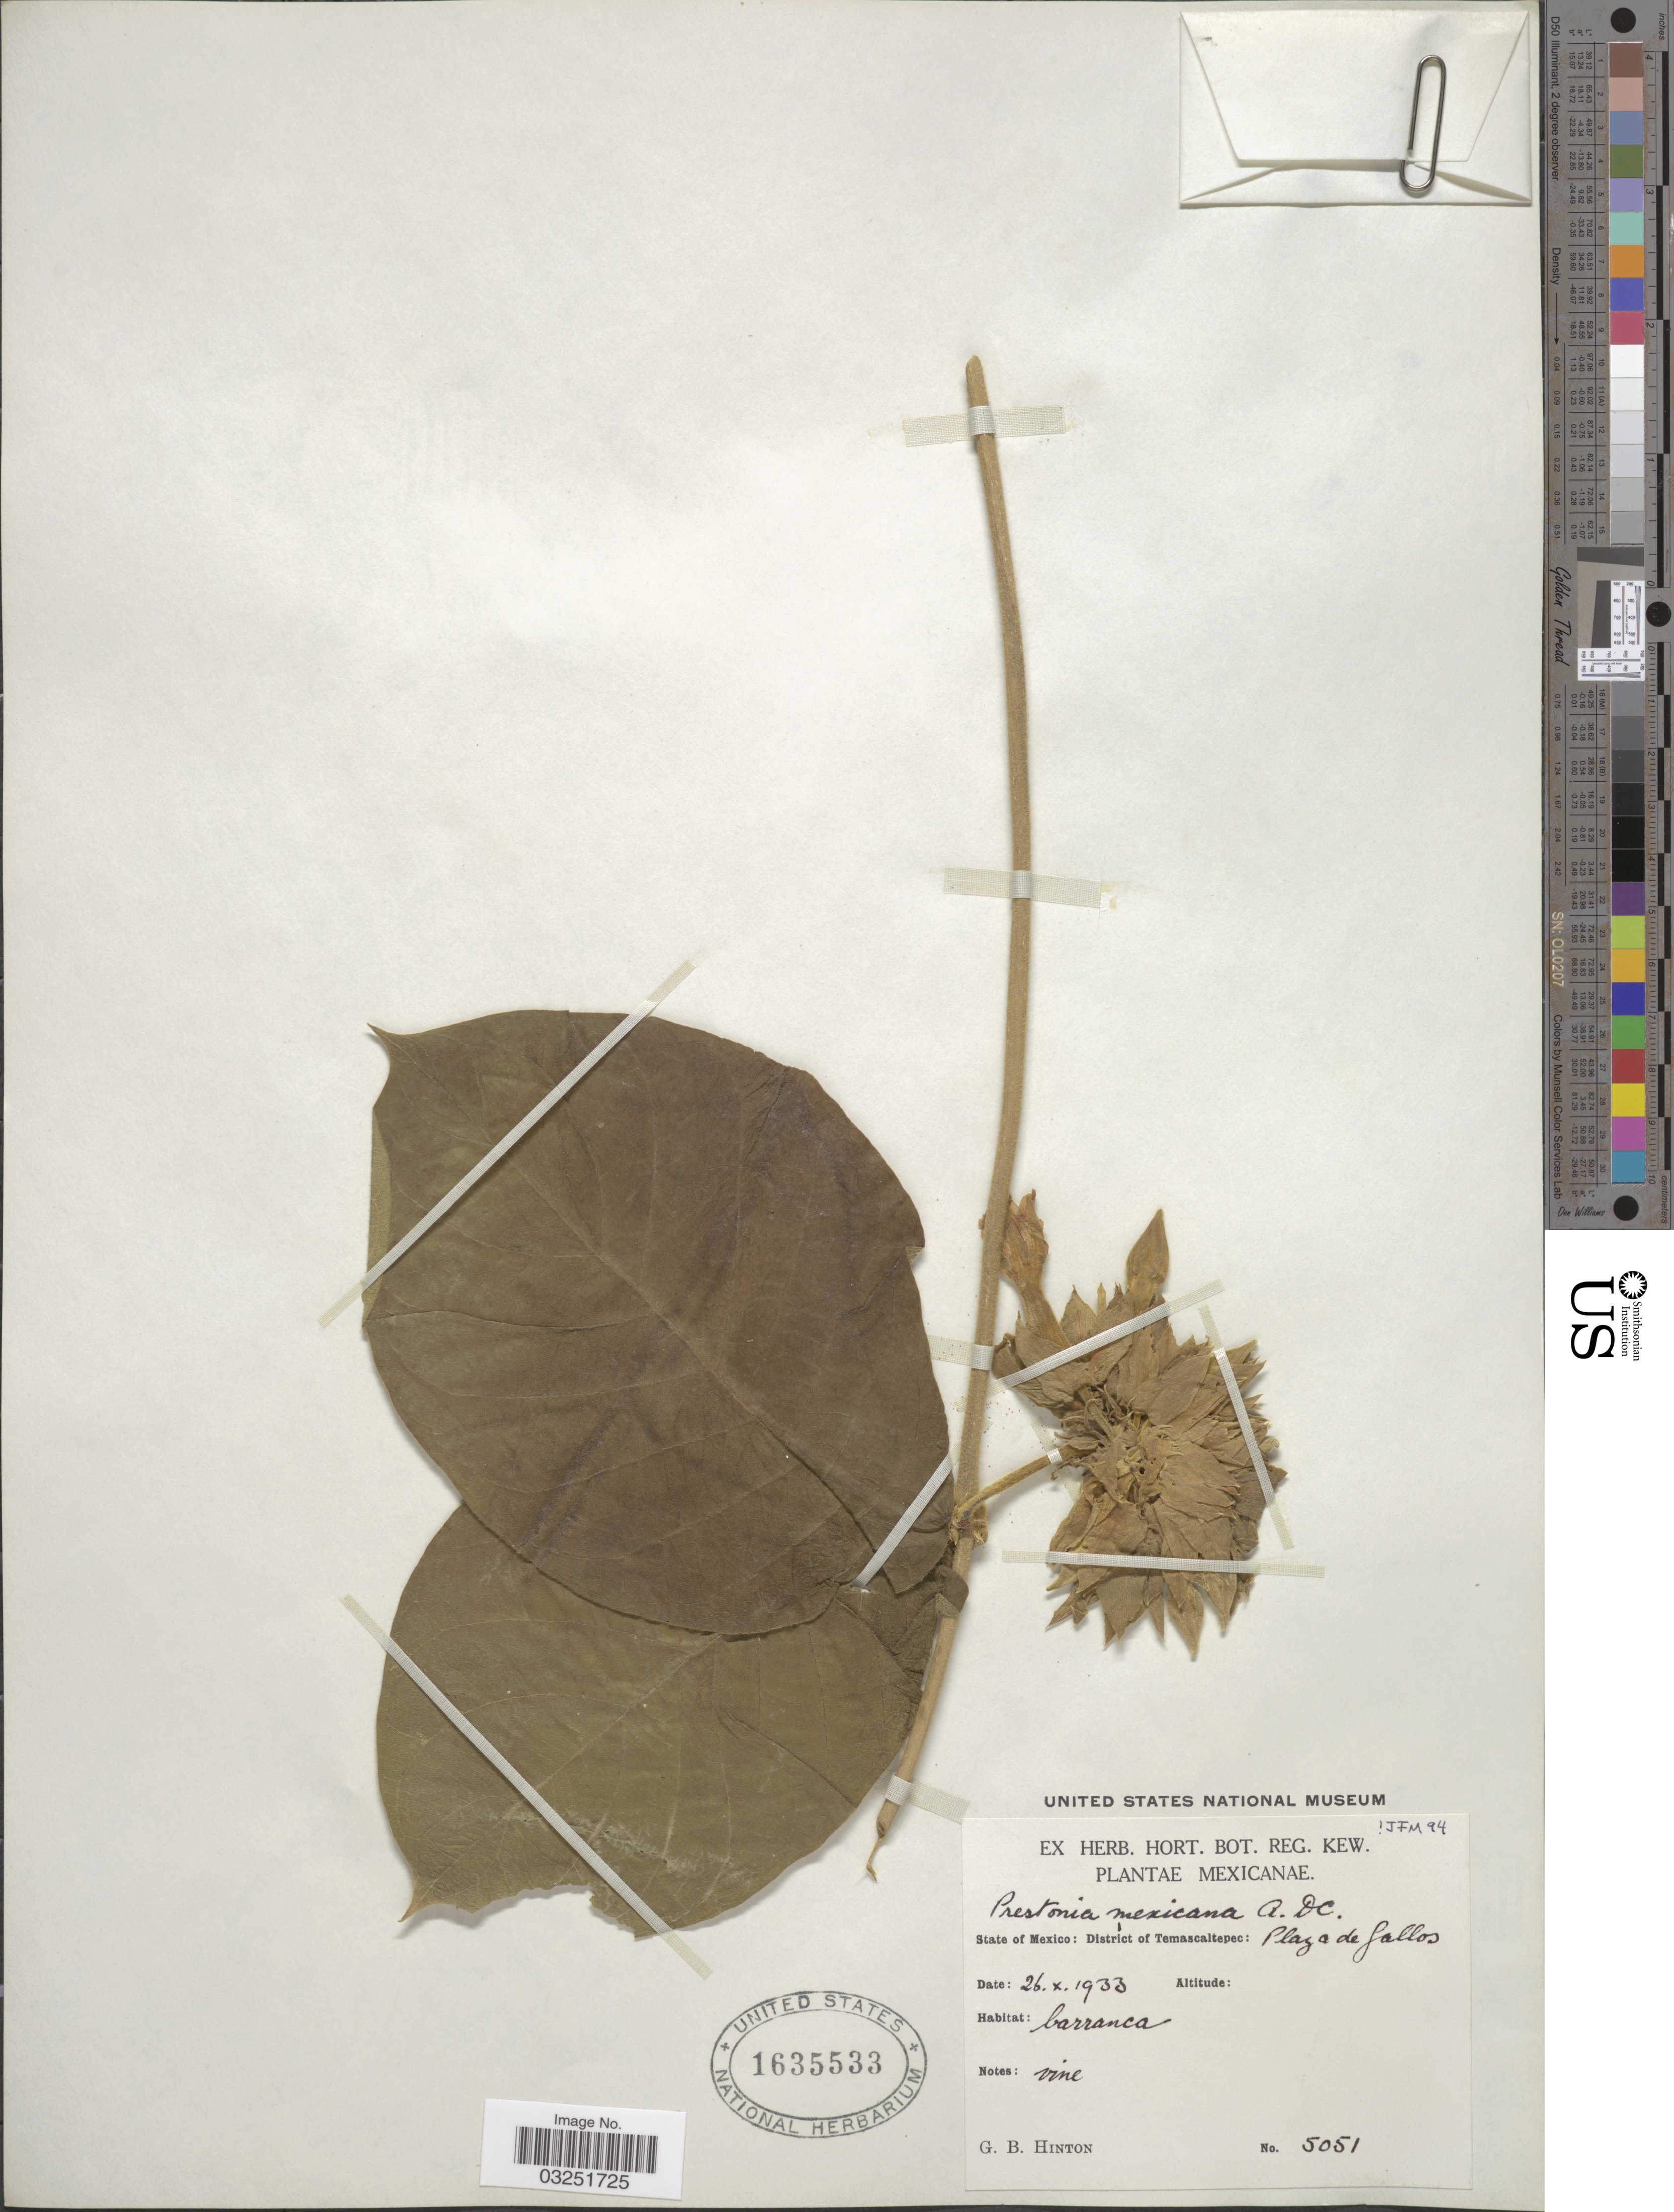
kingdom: Plantae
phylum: Tracheophyta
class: Magnoliopsida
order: Gentianales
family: Apocynaceae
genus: Prestonia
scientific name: Prestonia mexicana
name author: DC.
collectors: G. B. Hinton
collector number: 5051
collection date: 1933-10-26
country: Mexico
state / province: México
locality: District of Temascaltepec: Plaza de Gallos.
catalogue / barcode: US 1635533